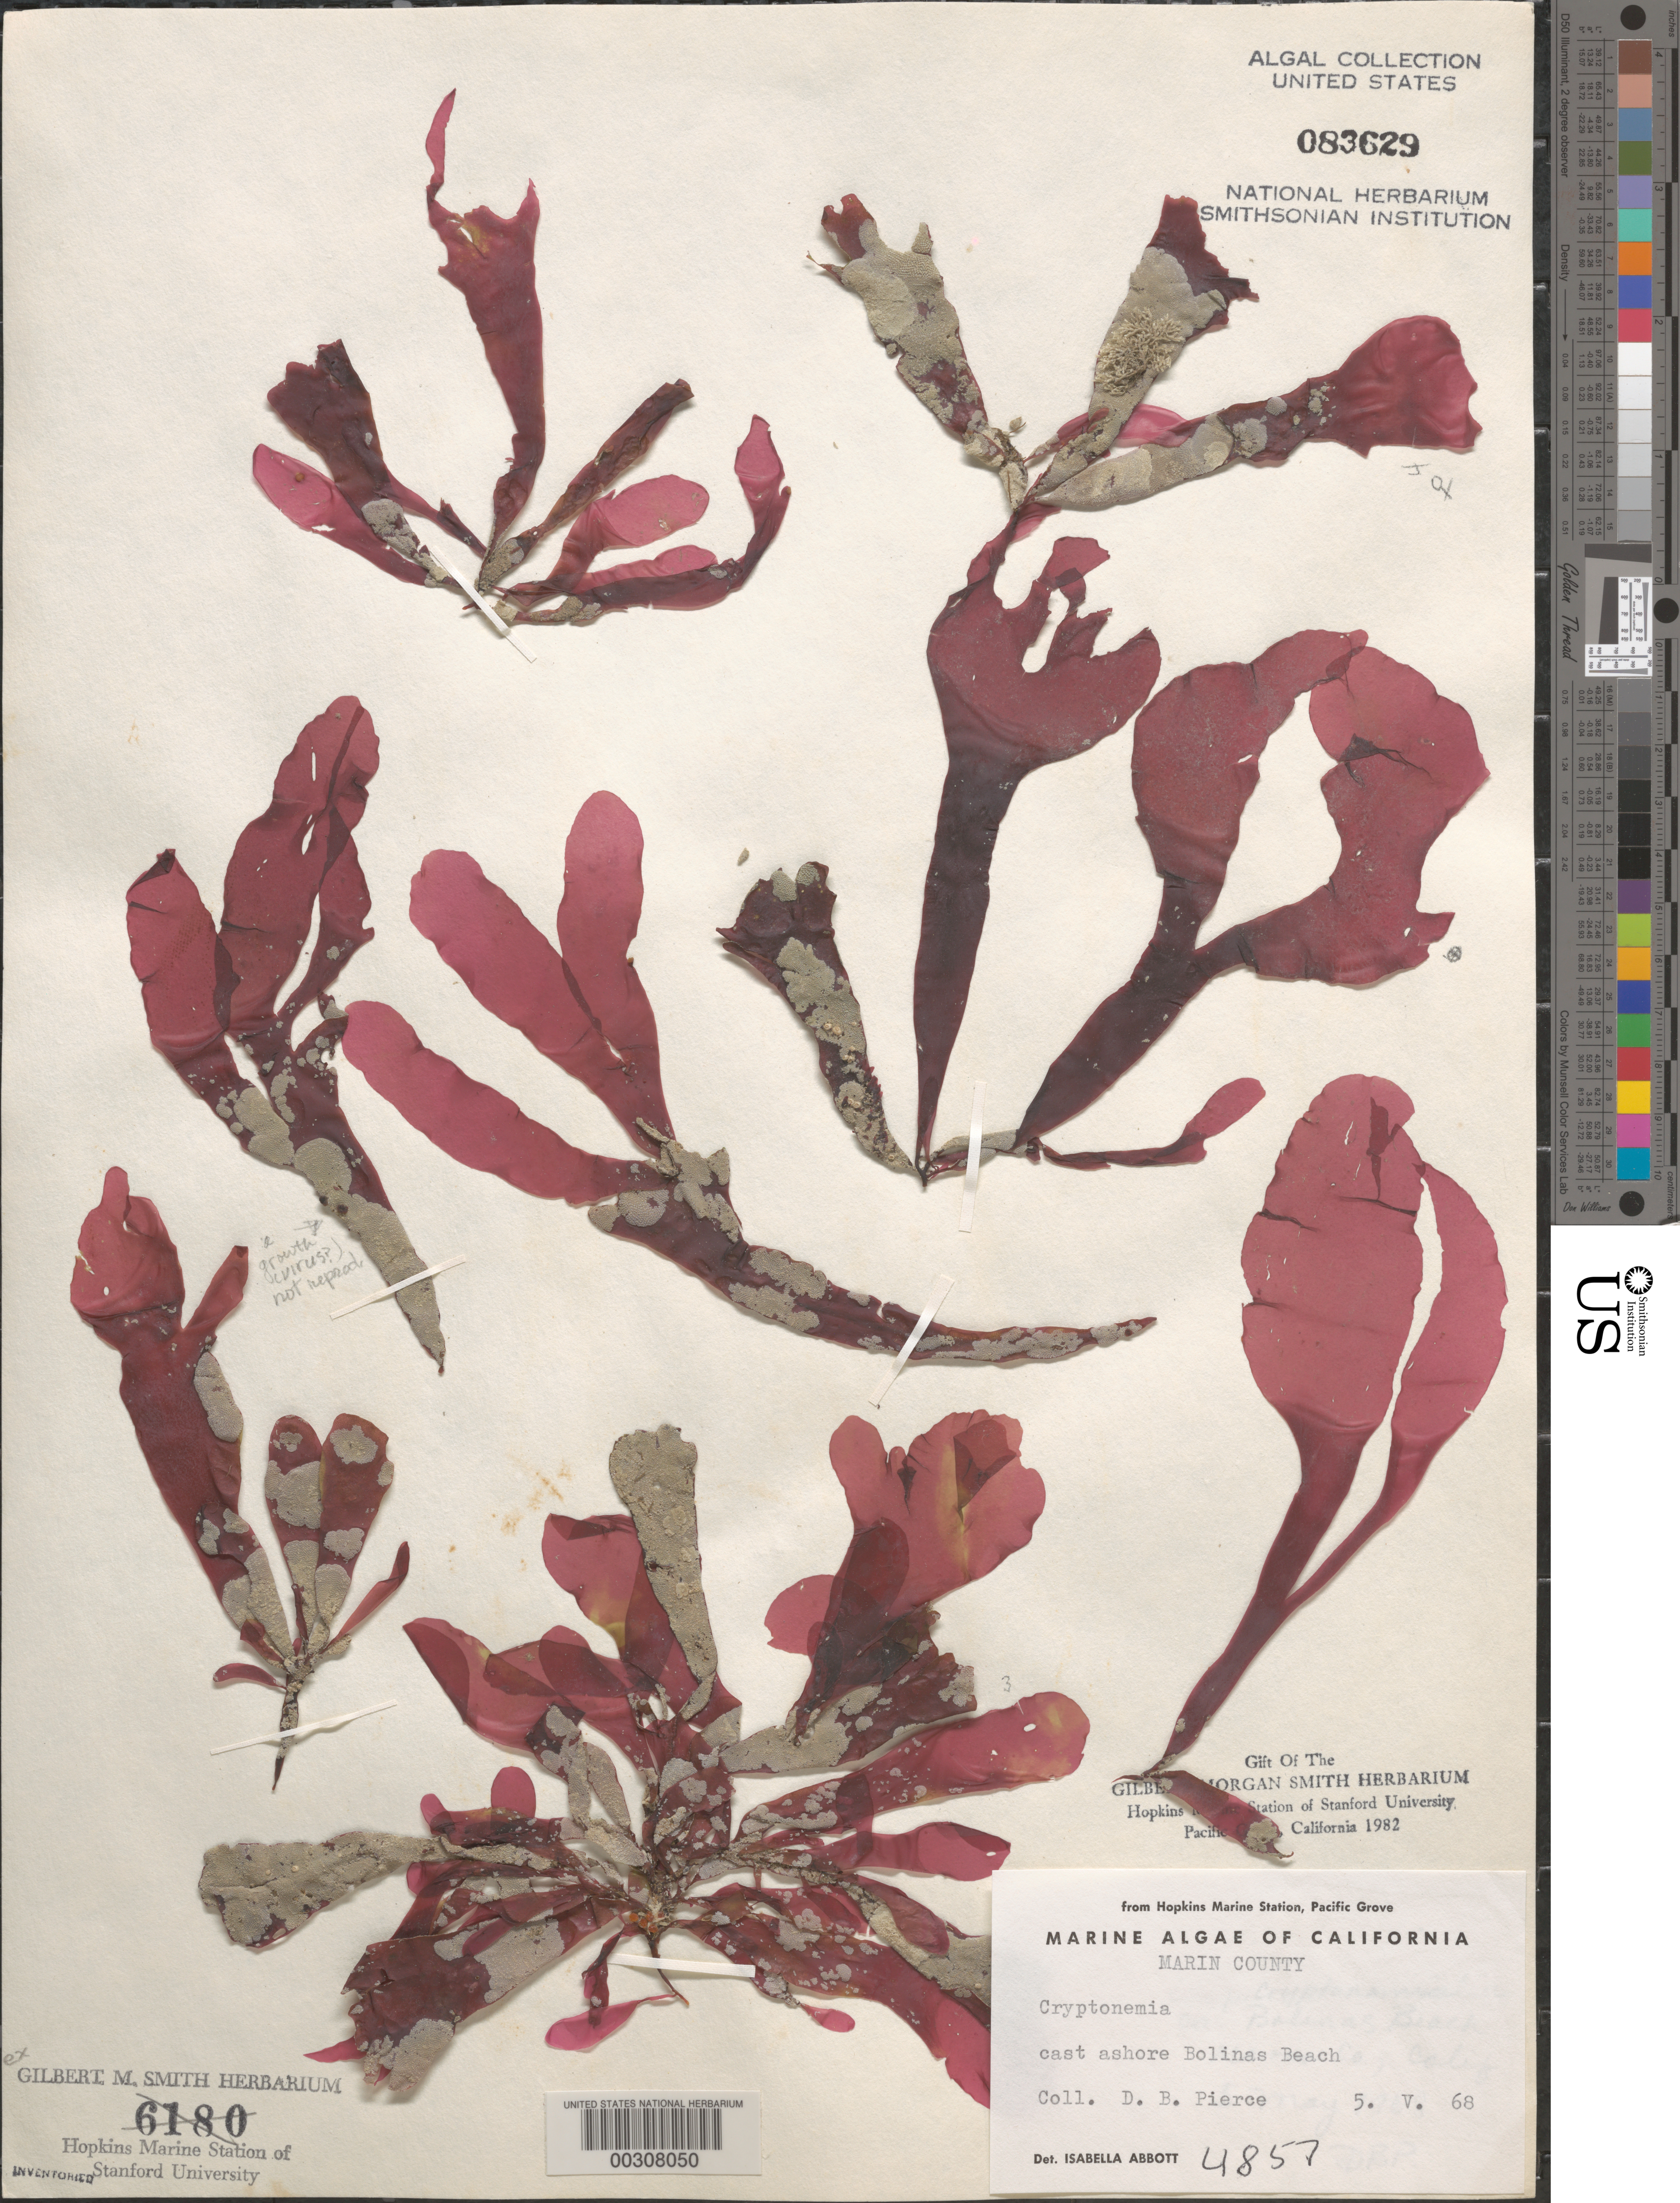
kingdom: Plantae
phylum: Rhodophyta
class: Florideophyceae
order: Halymeniales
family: Halymeniaceae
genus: Cryptonemia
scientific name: Cryptonemia sp.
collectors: D. Pierce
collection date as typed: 5 May 68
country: United States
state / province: California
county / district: Marin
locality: Marin County. Cast ashore Bolinas Beach.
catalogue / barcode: US 83629